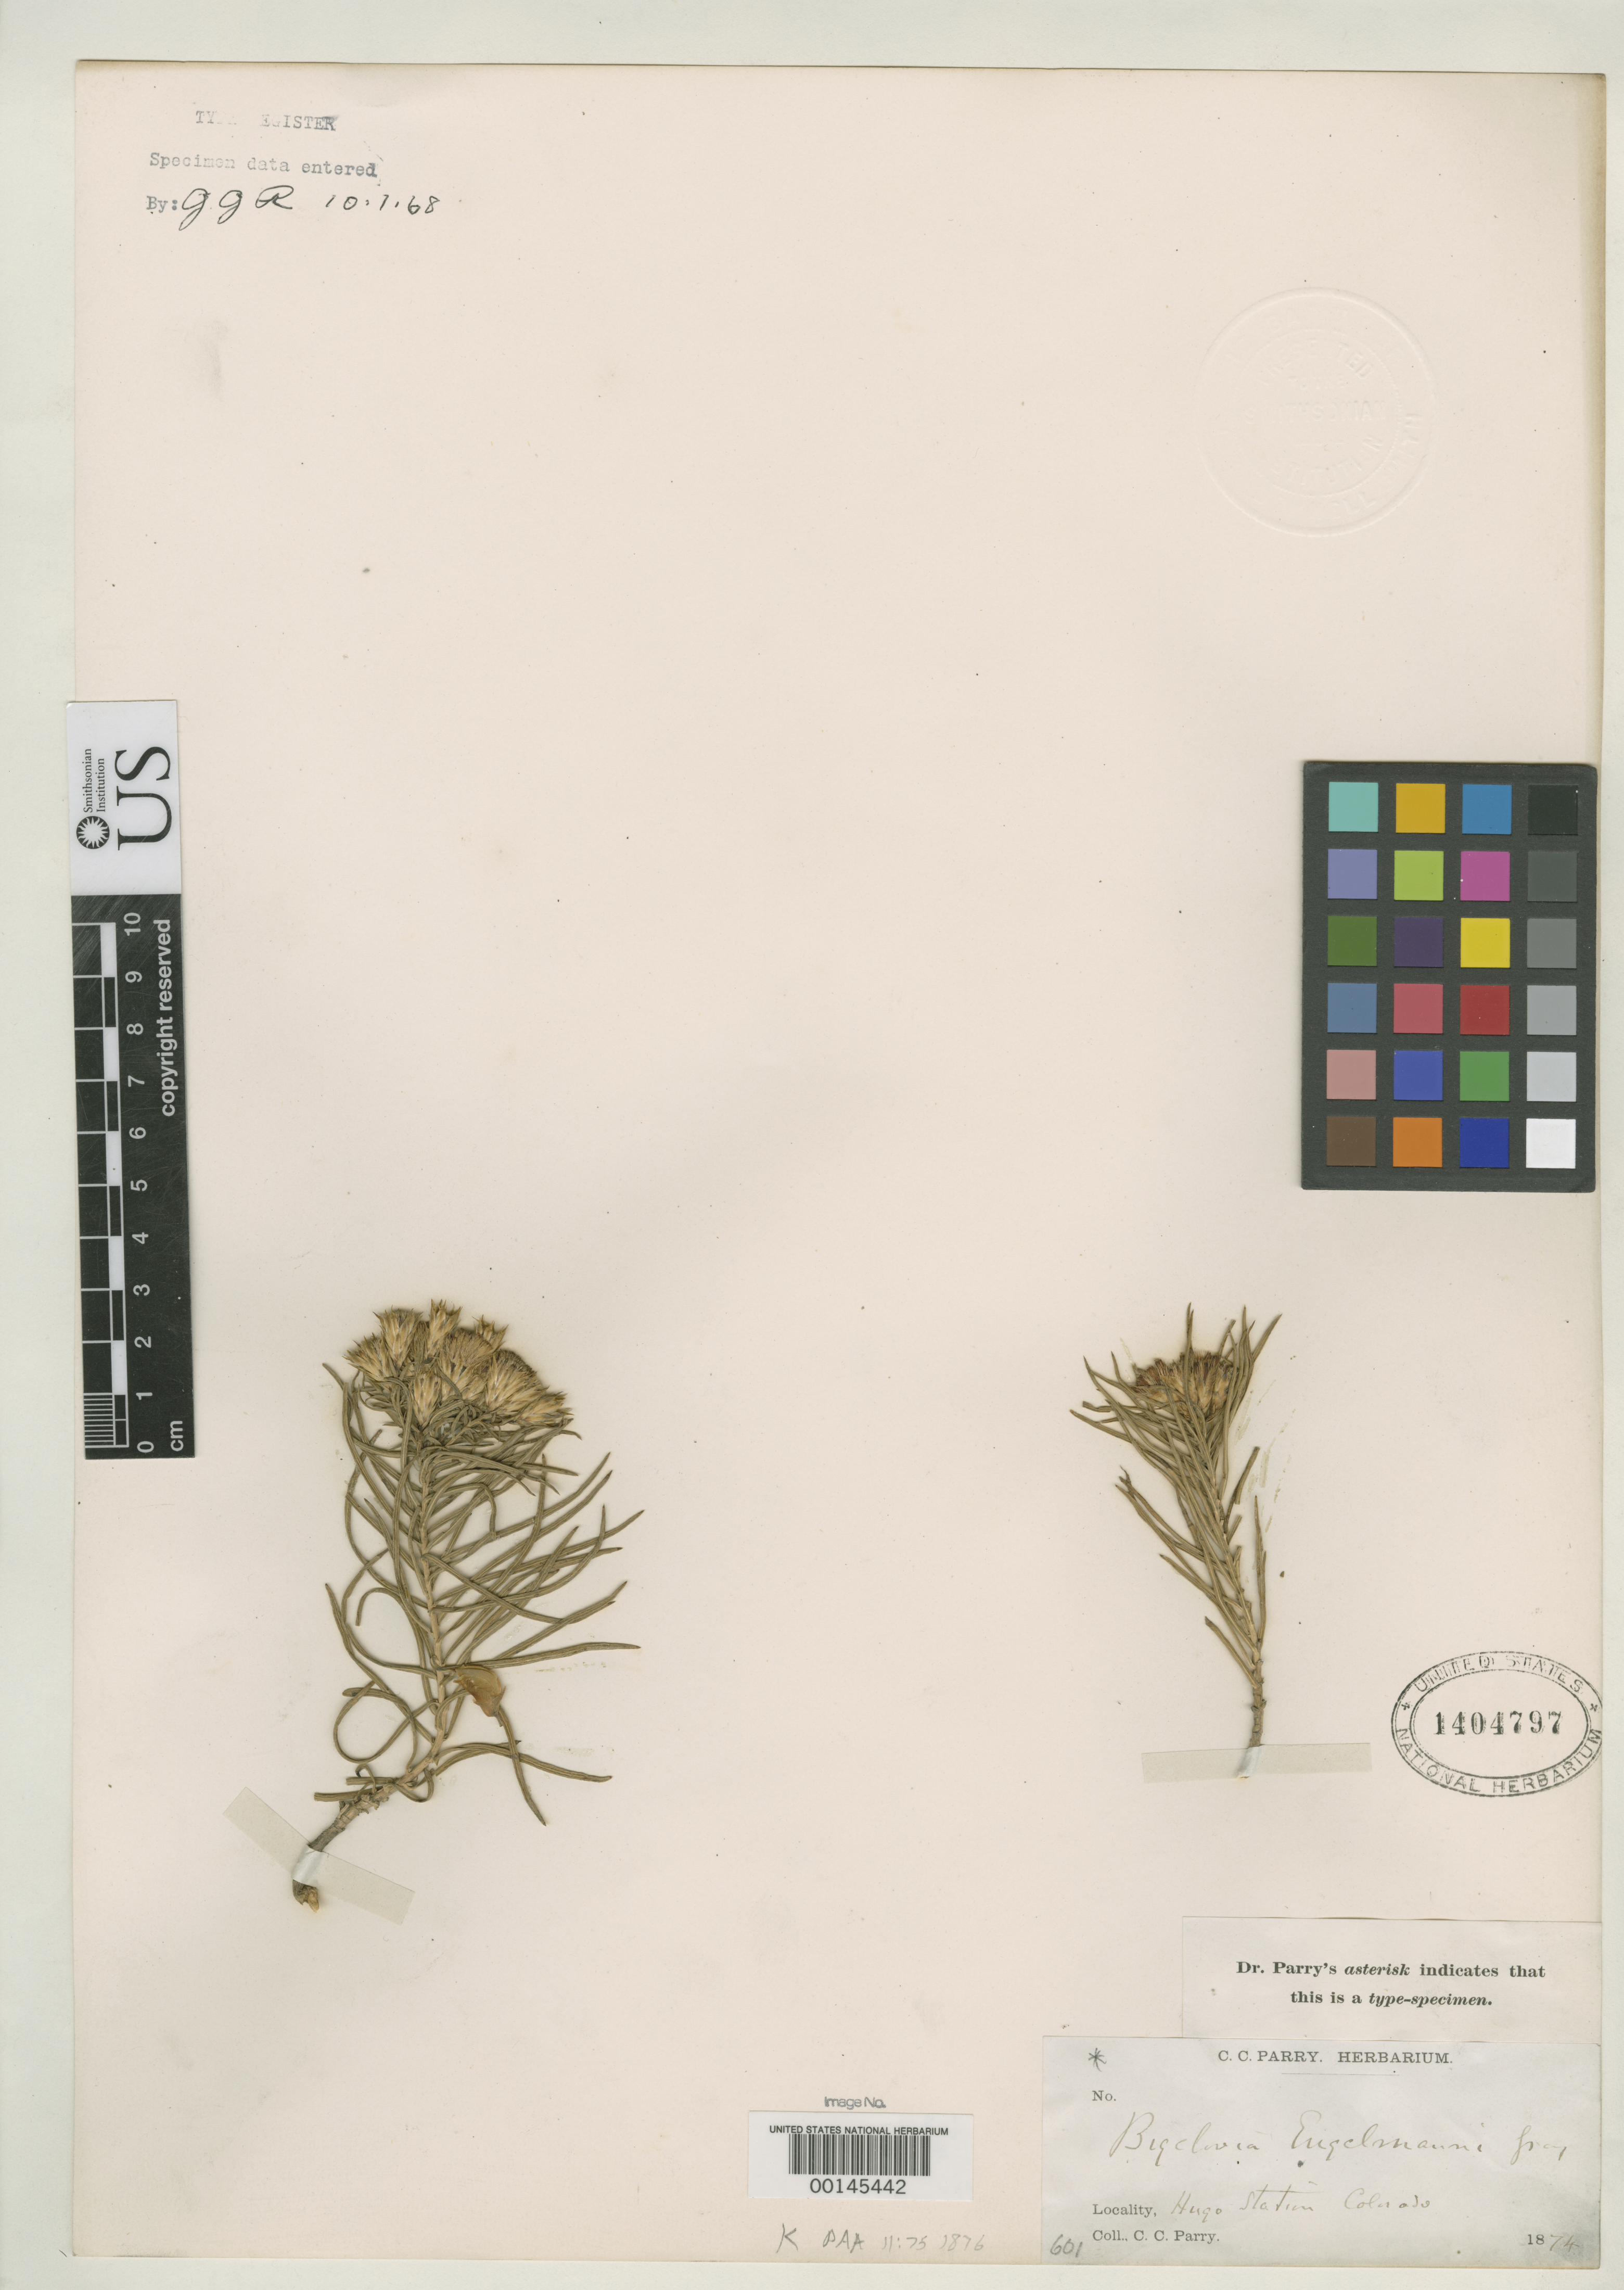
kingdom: Plantae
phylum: Tracheophyta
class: Magnoliopsida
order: Asterales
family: Asteraceae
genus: Bigelowia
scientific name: Bigelowia engelmannii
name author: A. Gray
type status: Isosyntype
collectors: C. C. Parry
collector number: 601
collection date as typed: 1874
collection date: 1874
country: United States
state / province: Colorado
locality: Hugo Station.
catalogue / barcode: US 1404797